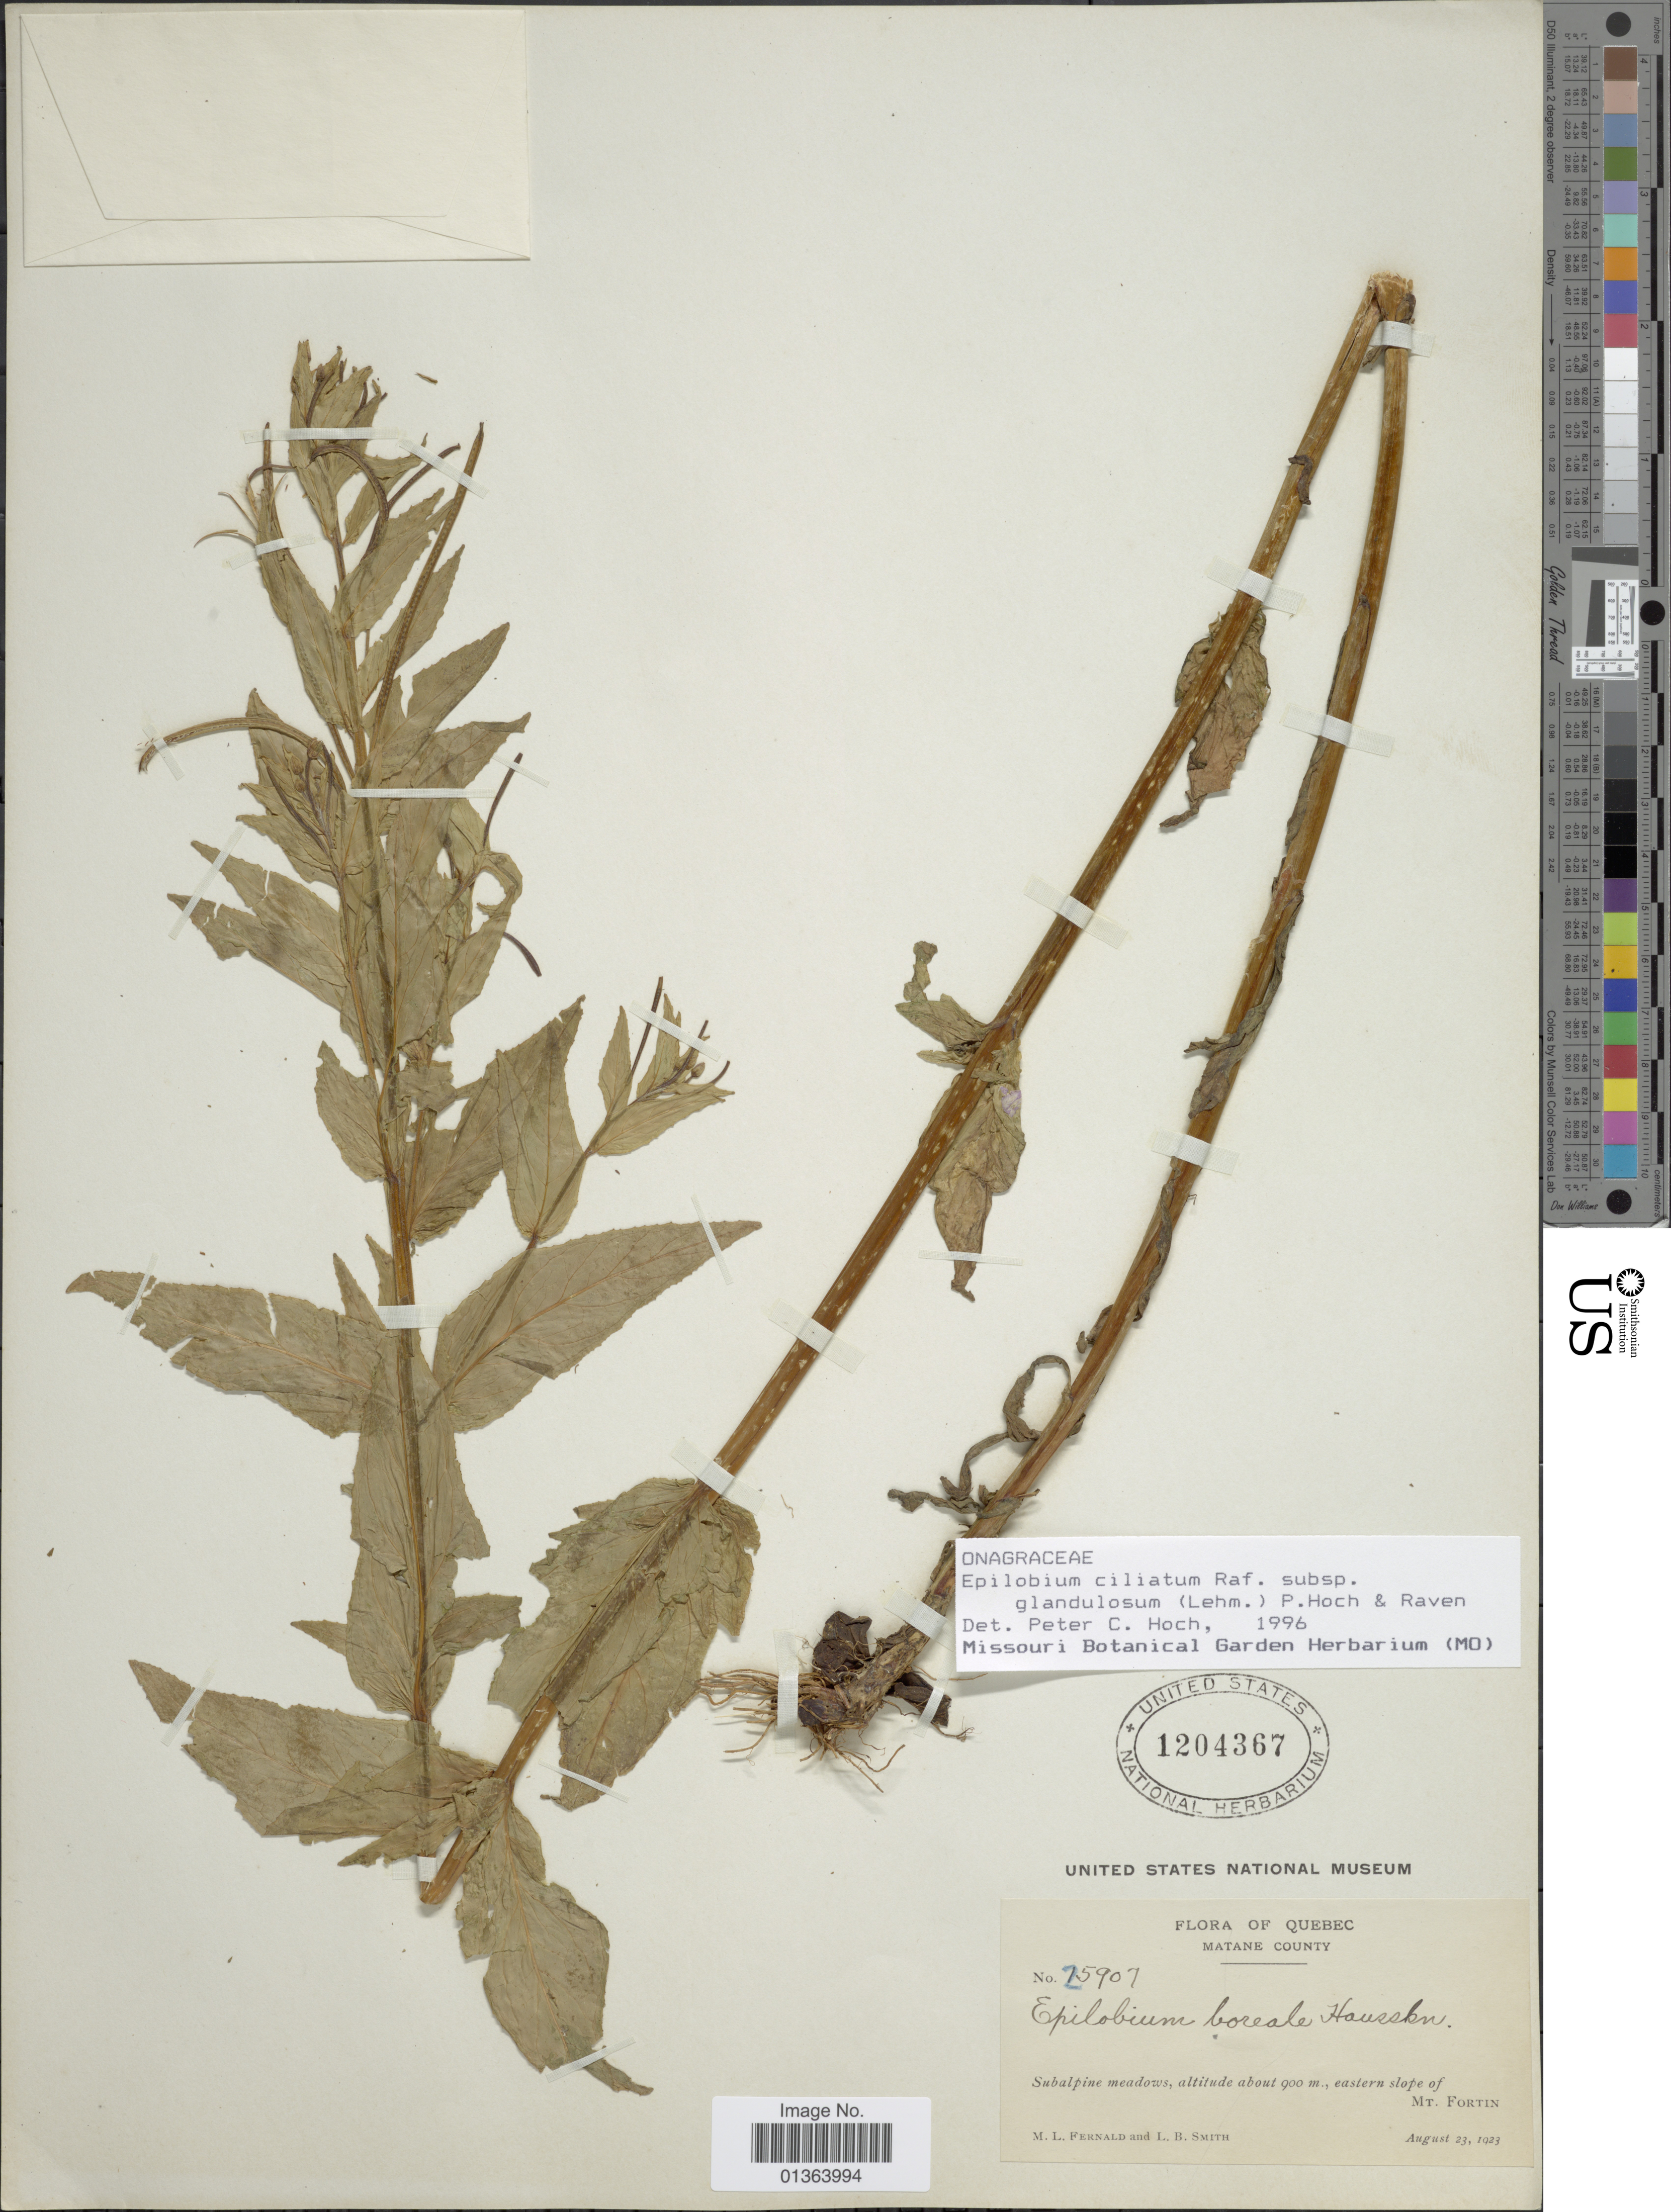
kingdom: Plantae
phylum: Tracheophyta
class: Magnoliopsida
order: Myrtales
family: Onagraceae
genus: Epilobium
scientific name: Epilobium ciliatum subsp. glandulosum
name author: (Lehm.) Hoch & P.H. Raven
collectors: M. L. Fernald & L. Smith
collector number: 25907*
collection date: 1923-08-23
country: Canada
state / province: Quebec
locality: Matane County. Eastern slope of Mt. Fortin.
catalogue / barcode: US 1204367